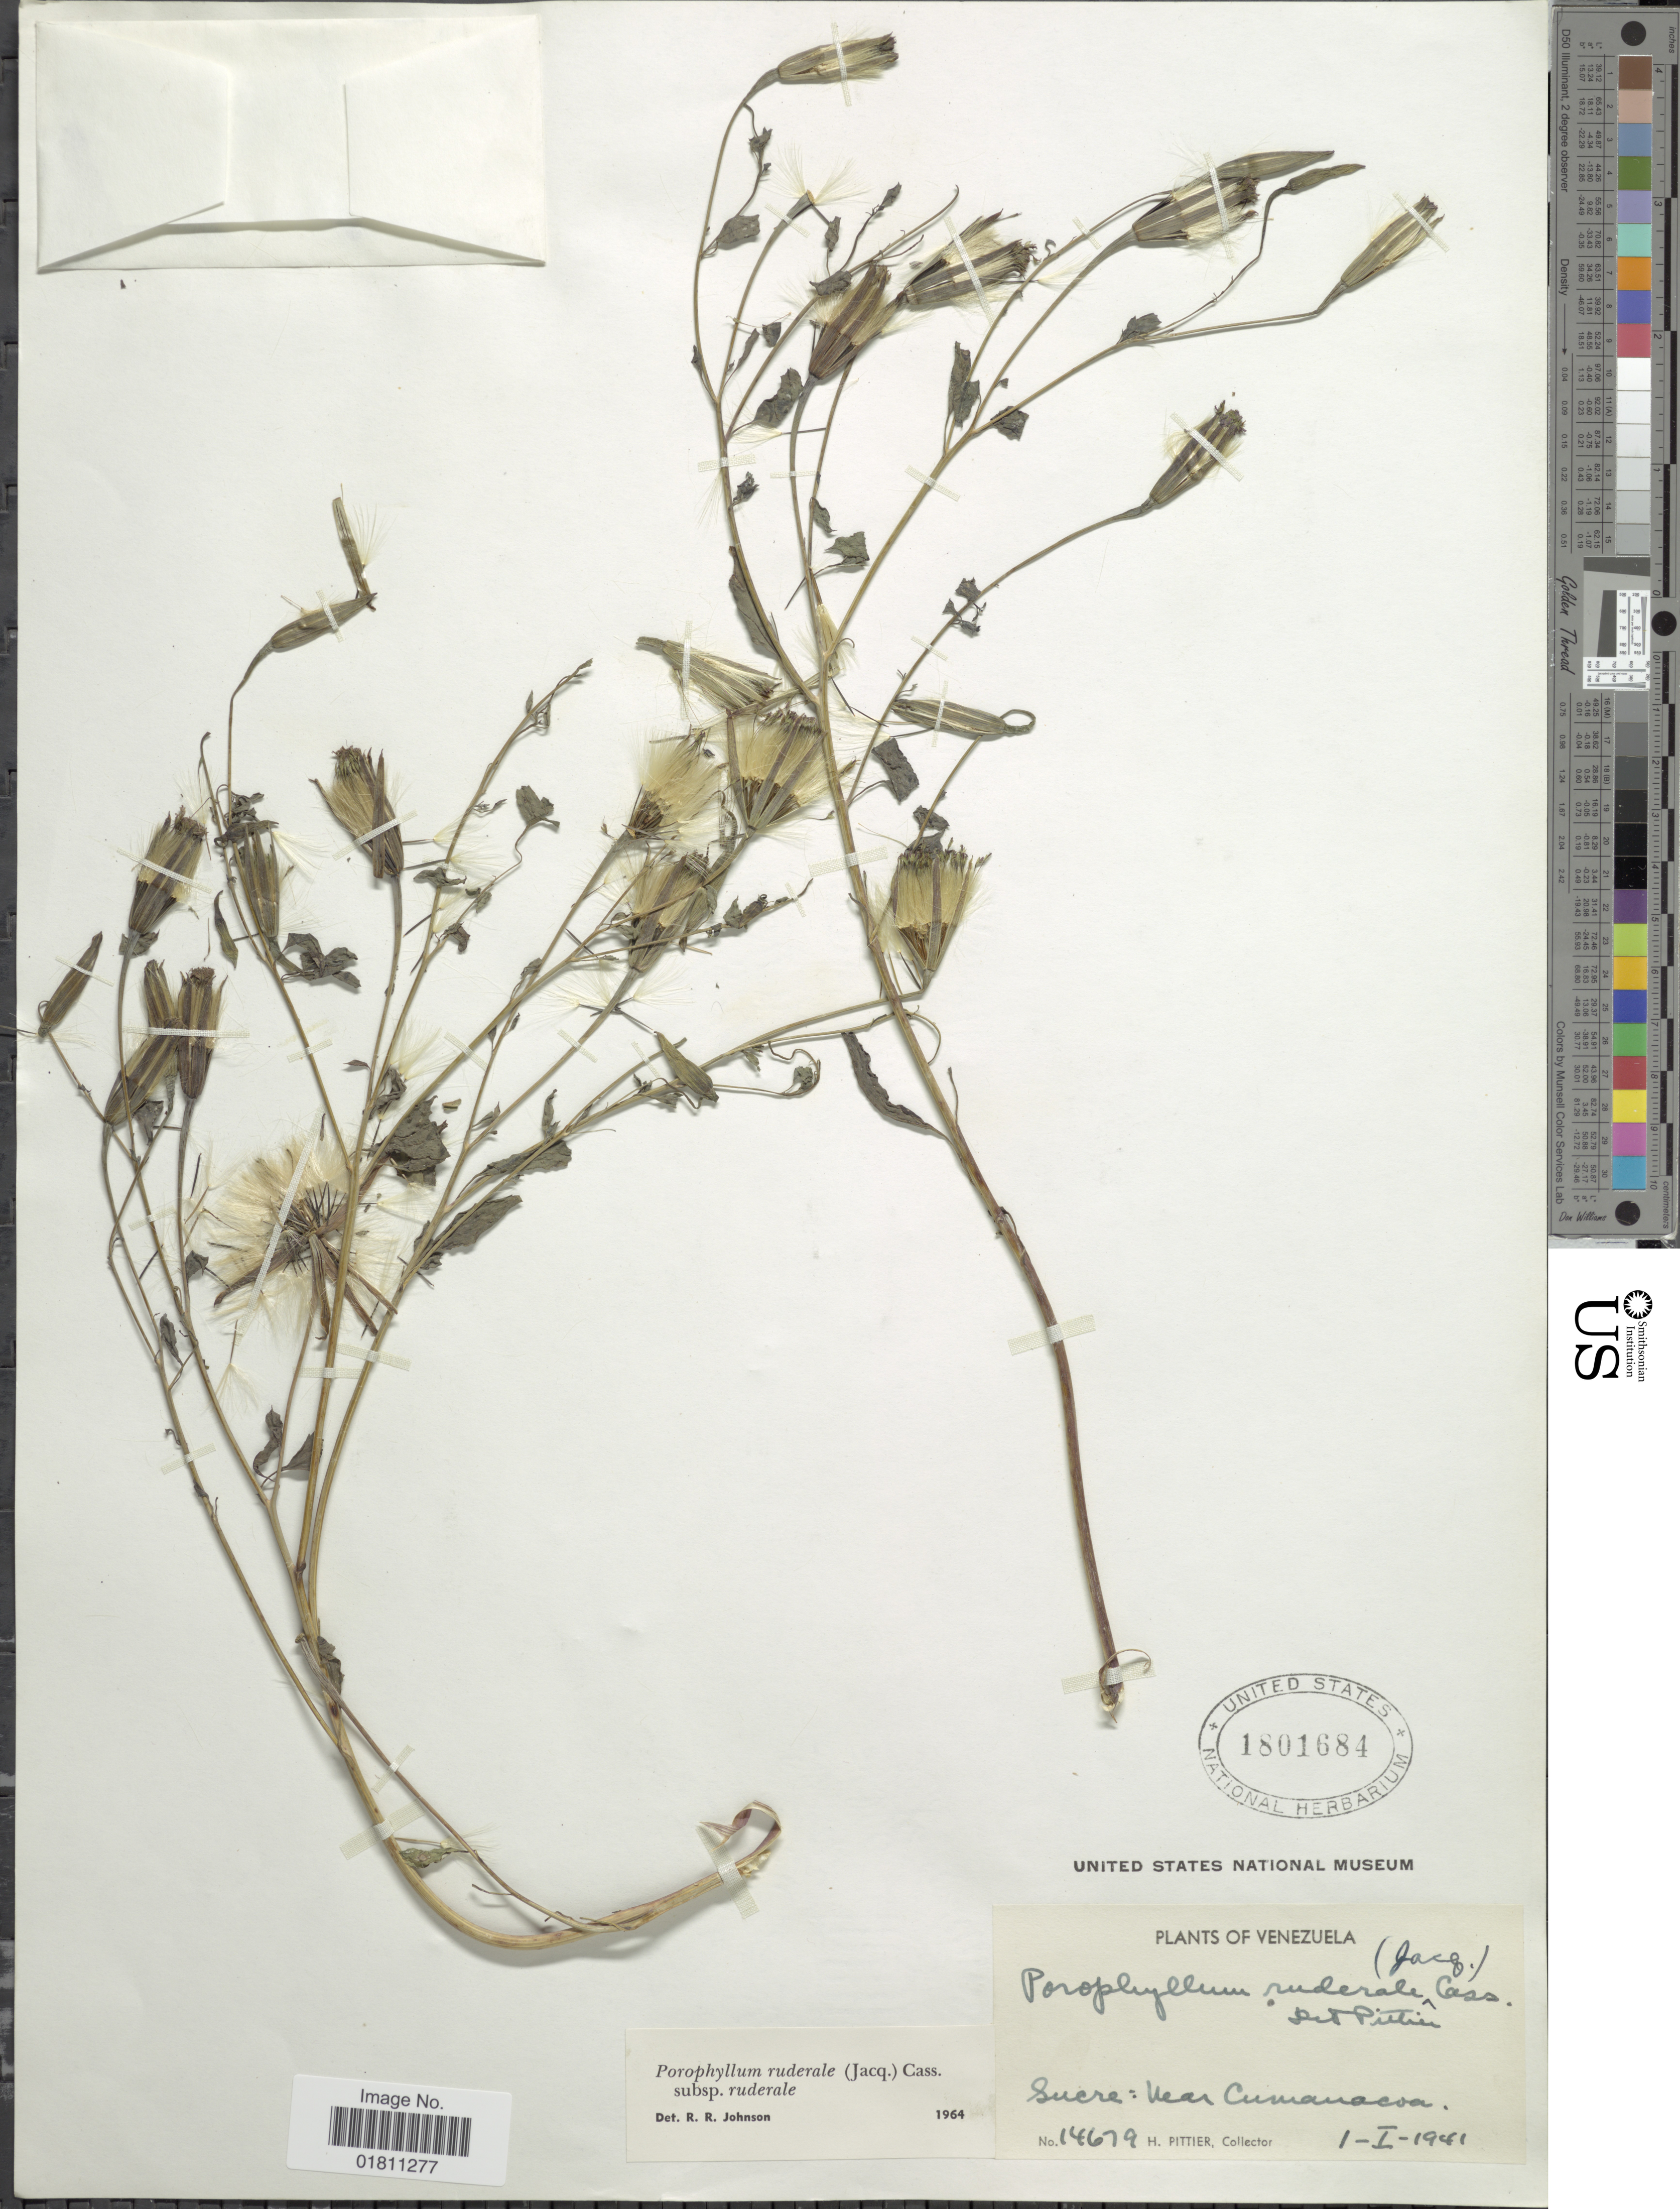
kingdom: Plantae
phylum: Tracheophyta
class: Magnoliopsida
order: Asterales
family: Asteraceae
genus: Porophyllum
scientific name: Porophyllum ruderale subsp. ruderale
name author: (Jacq.) Cass.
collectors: H. F. Pittier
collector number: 14679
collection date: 1941-01-01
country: Venezuela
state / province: Sucre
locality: Near Cumanacoa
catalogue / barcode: US 1801684